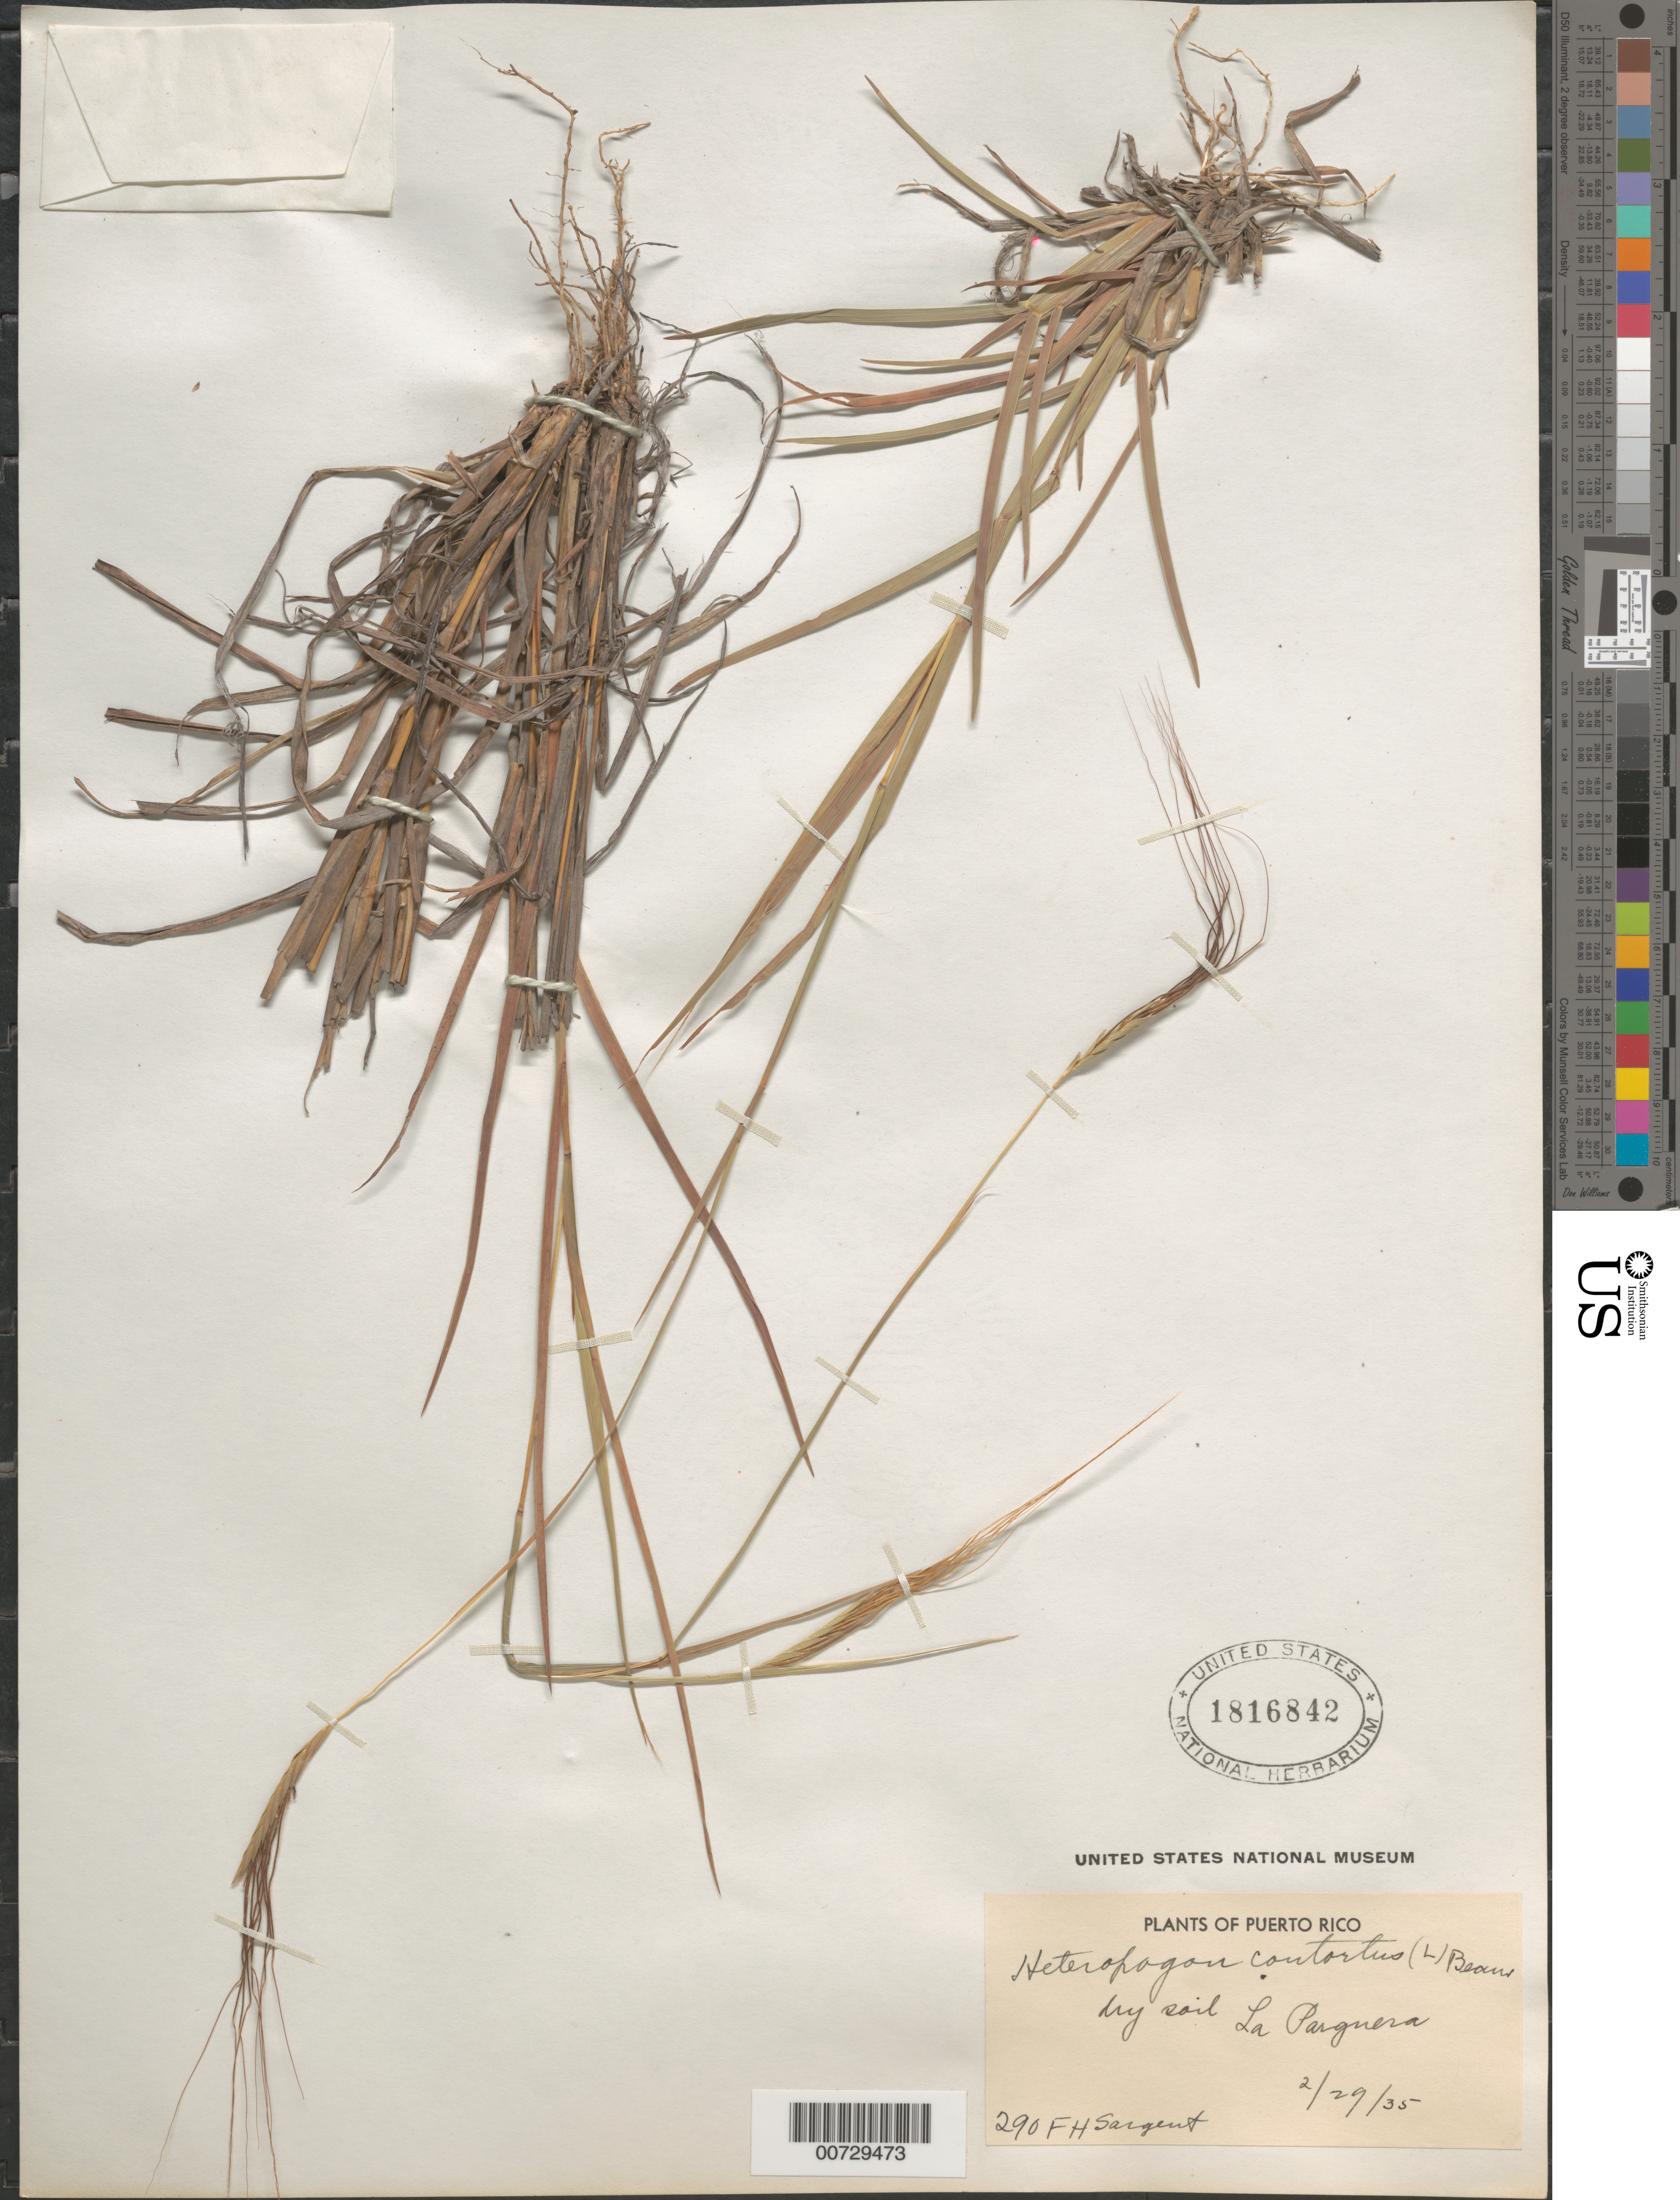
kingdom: Plantae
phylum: Tracheophyta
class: Liliopsida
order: Poales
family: Poaceae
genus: Heteropogon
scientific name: Heteropogon contortus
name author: (L.) P. Beauv. ex Roem. & Schult.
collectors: F. H. Sargent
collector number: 290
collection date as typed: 29 Feb 1935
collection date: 1935-02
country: Puerto Rico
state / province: Lajas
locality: La Parguera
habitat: Dry soil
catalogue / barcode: US 1816842